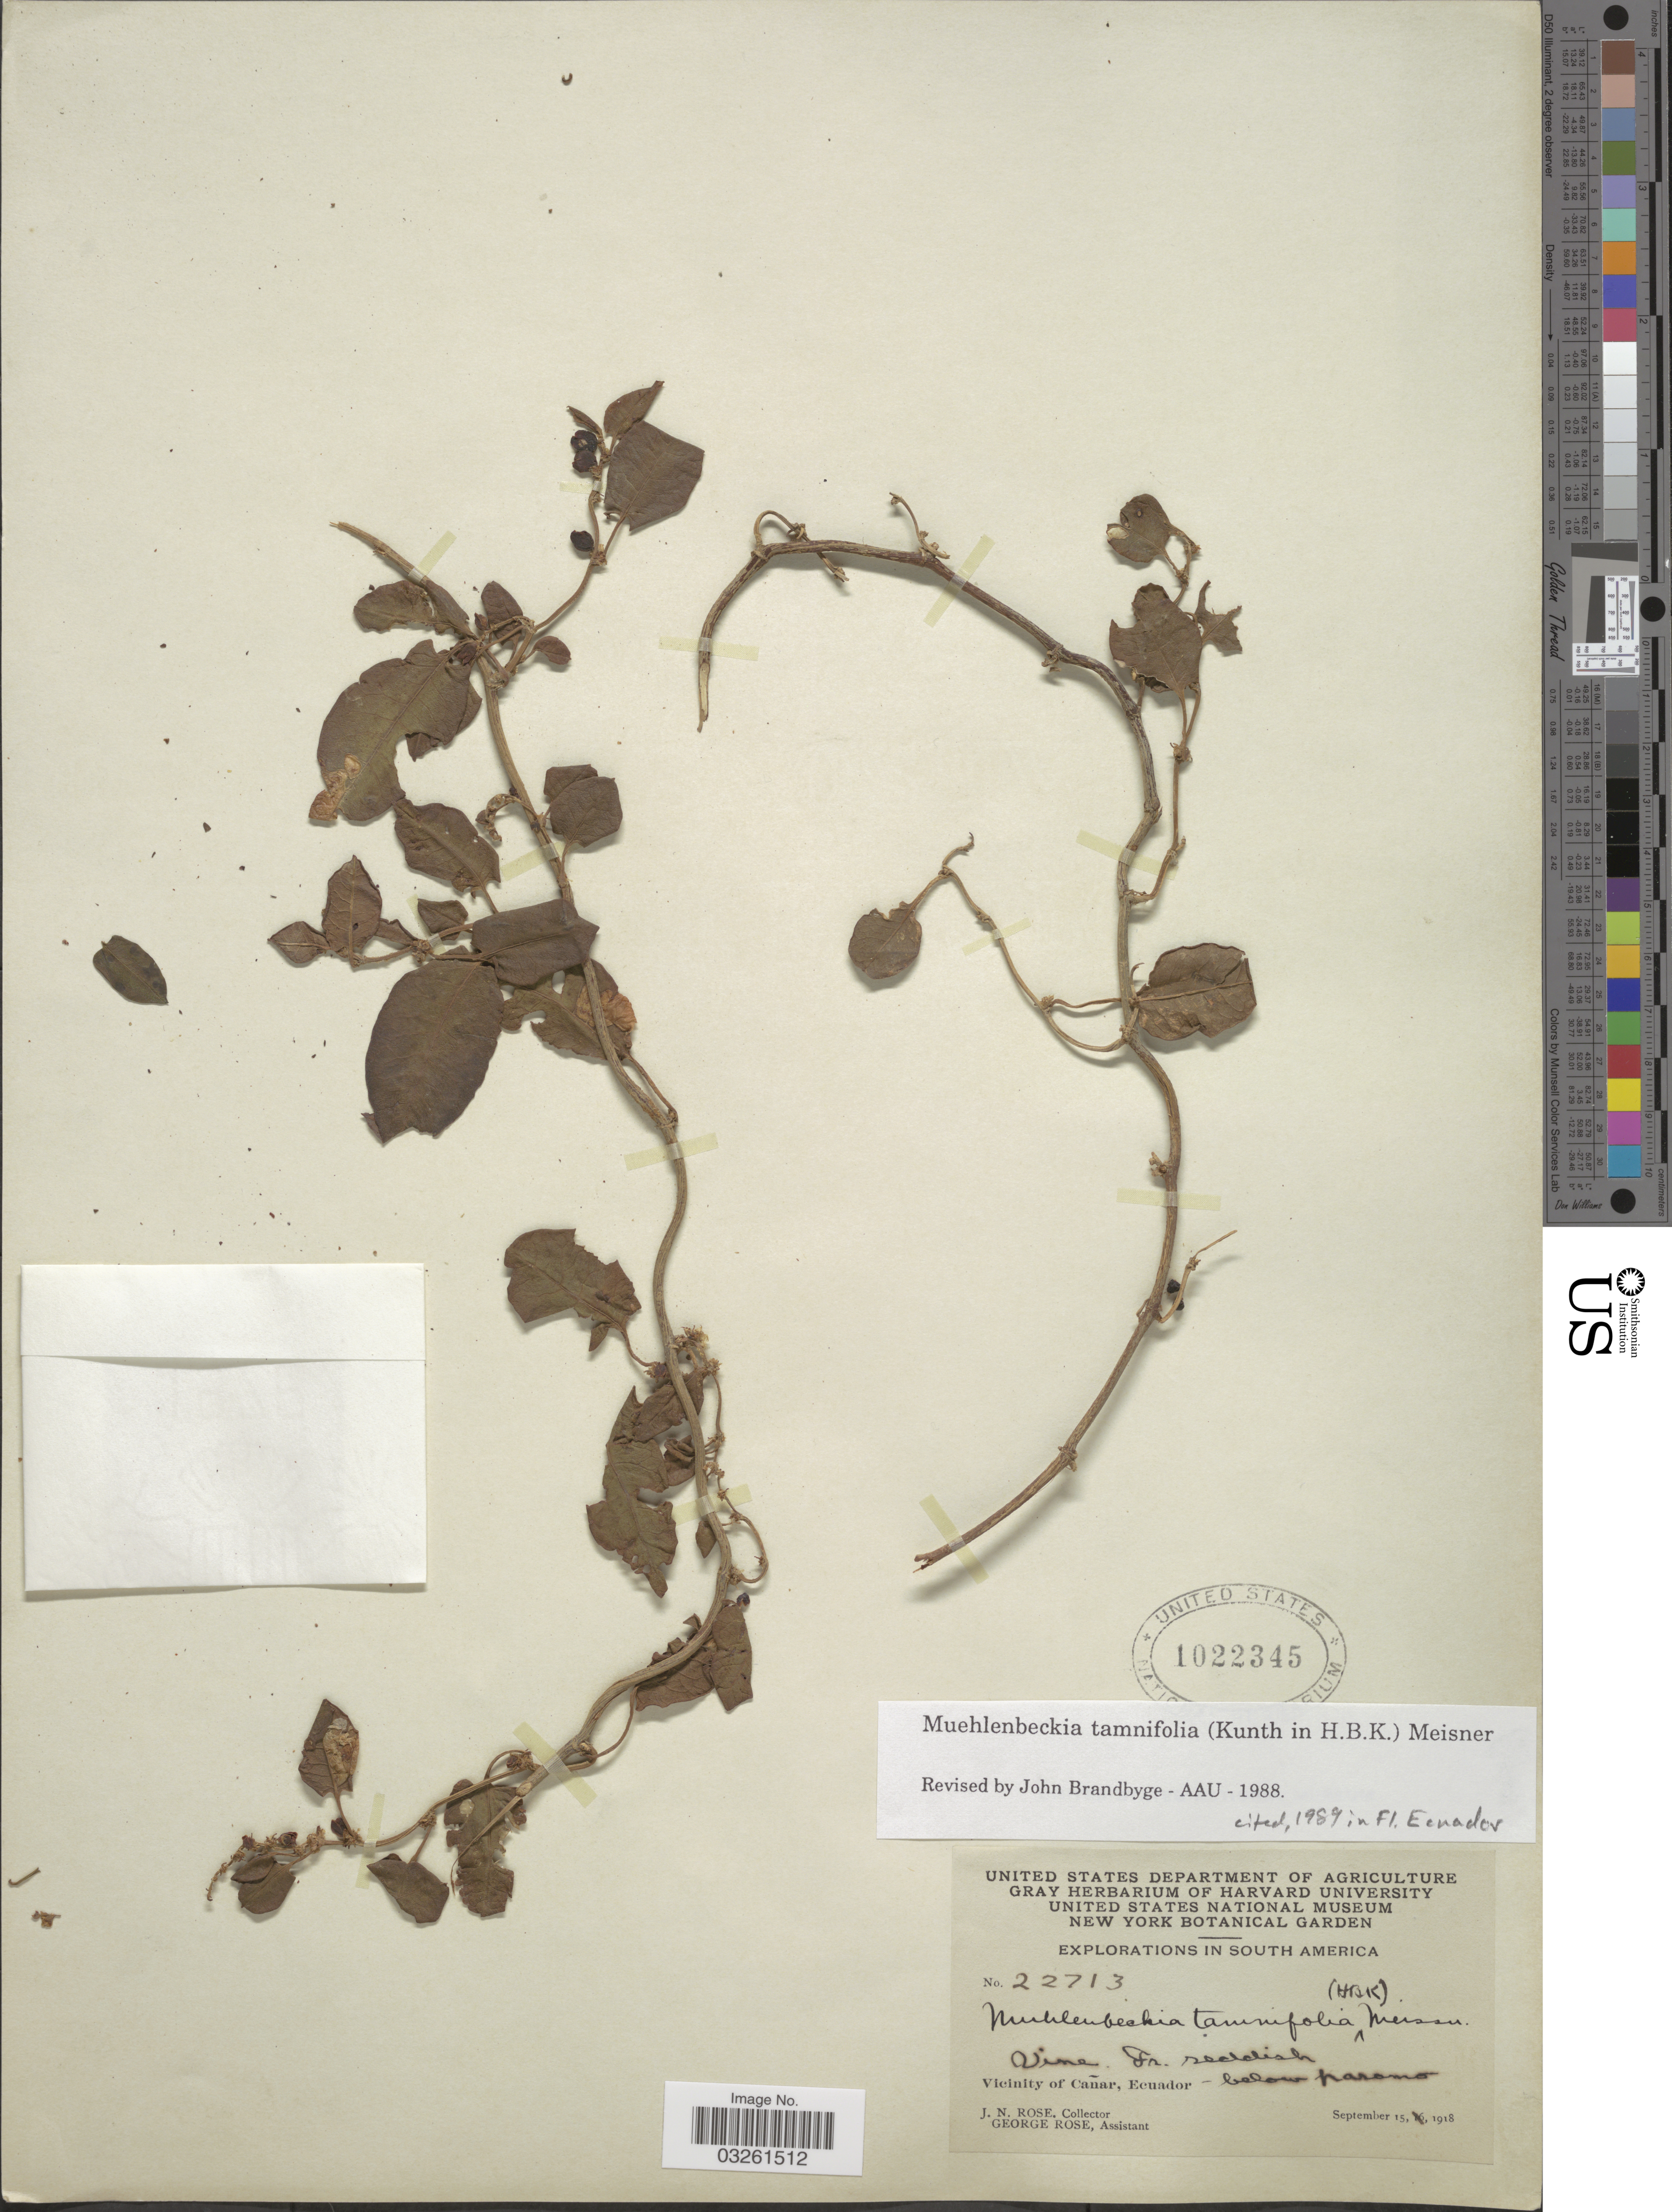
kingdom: Plantae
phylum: Tracheophyta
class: Magnoliopsida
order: Caryophyllales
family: Polygonaceae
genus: Muehlenbeckia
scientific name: Muehlenbeckia tamnifolia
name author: (Kunth) Meisn.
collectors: J. N. Rose & G. Rose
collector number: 22713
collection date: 1918-09-15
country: Ecuador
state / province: Cañar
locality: Vicinity of Cañar.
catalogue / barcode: US 1022345